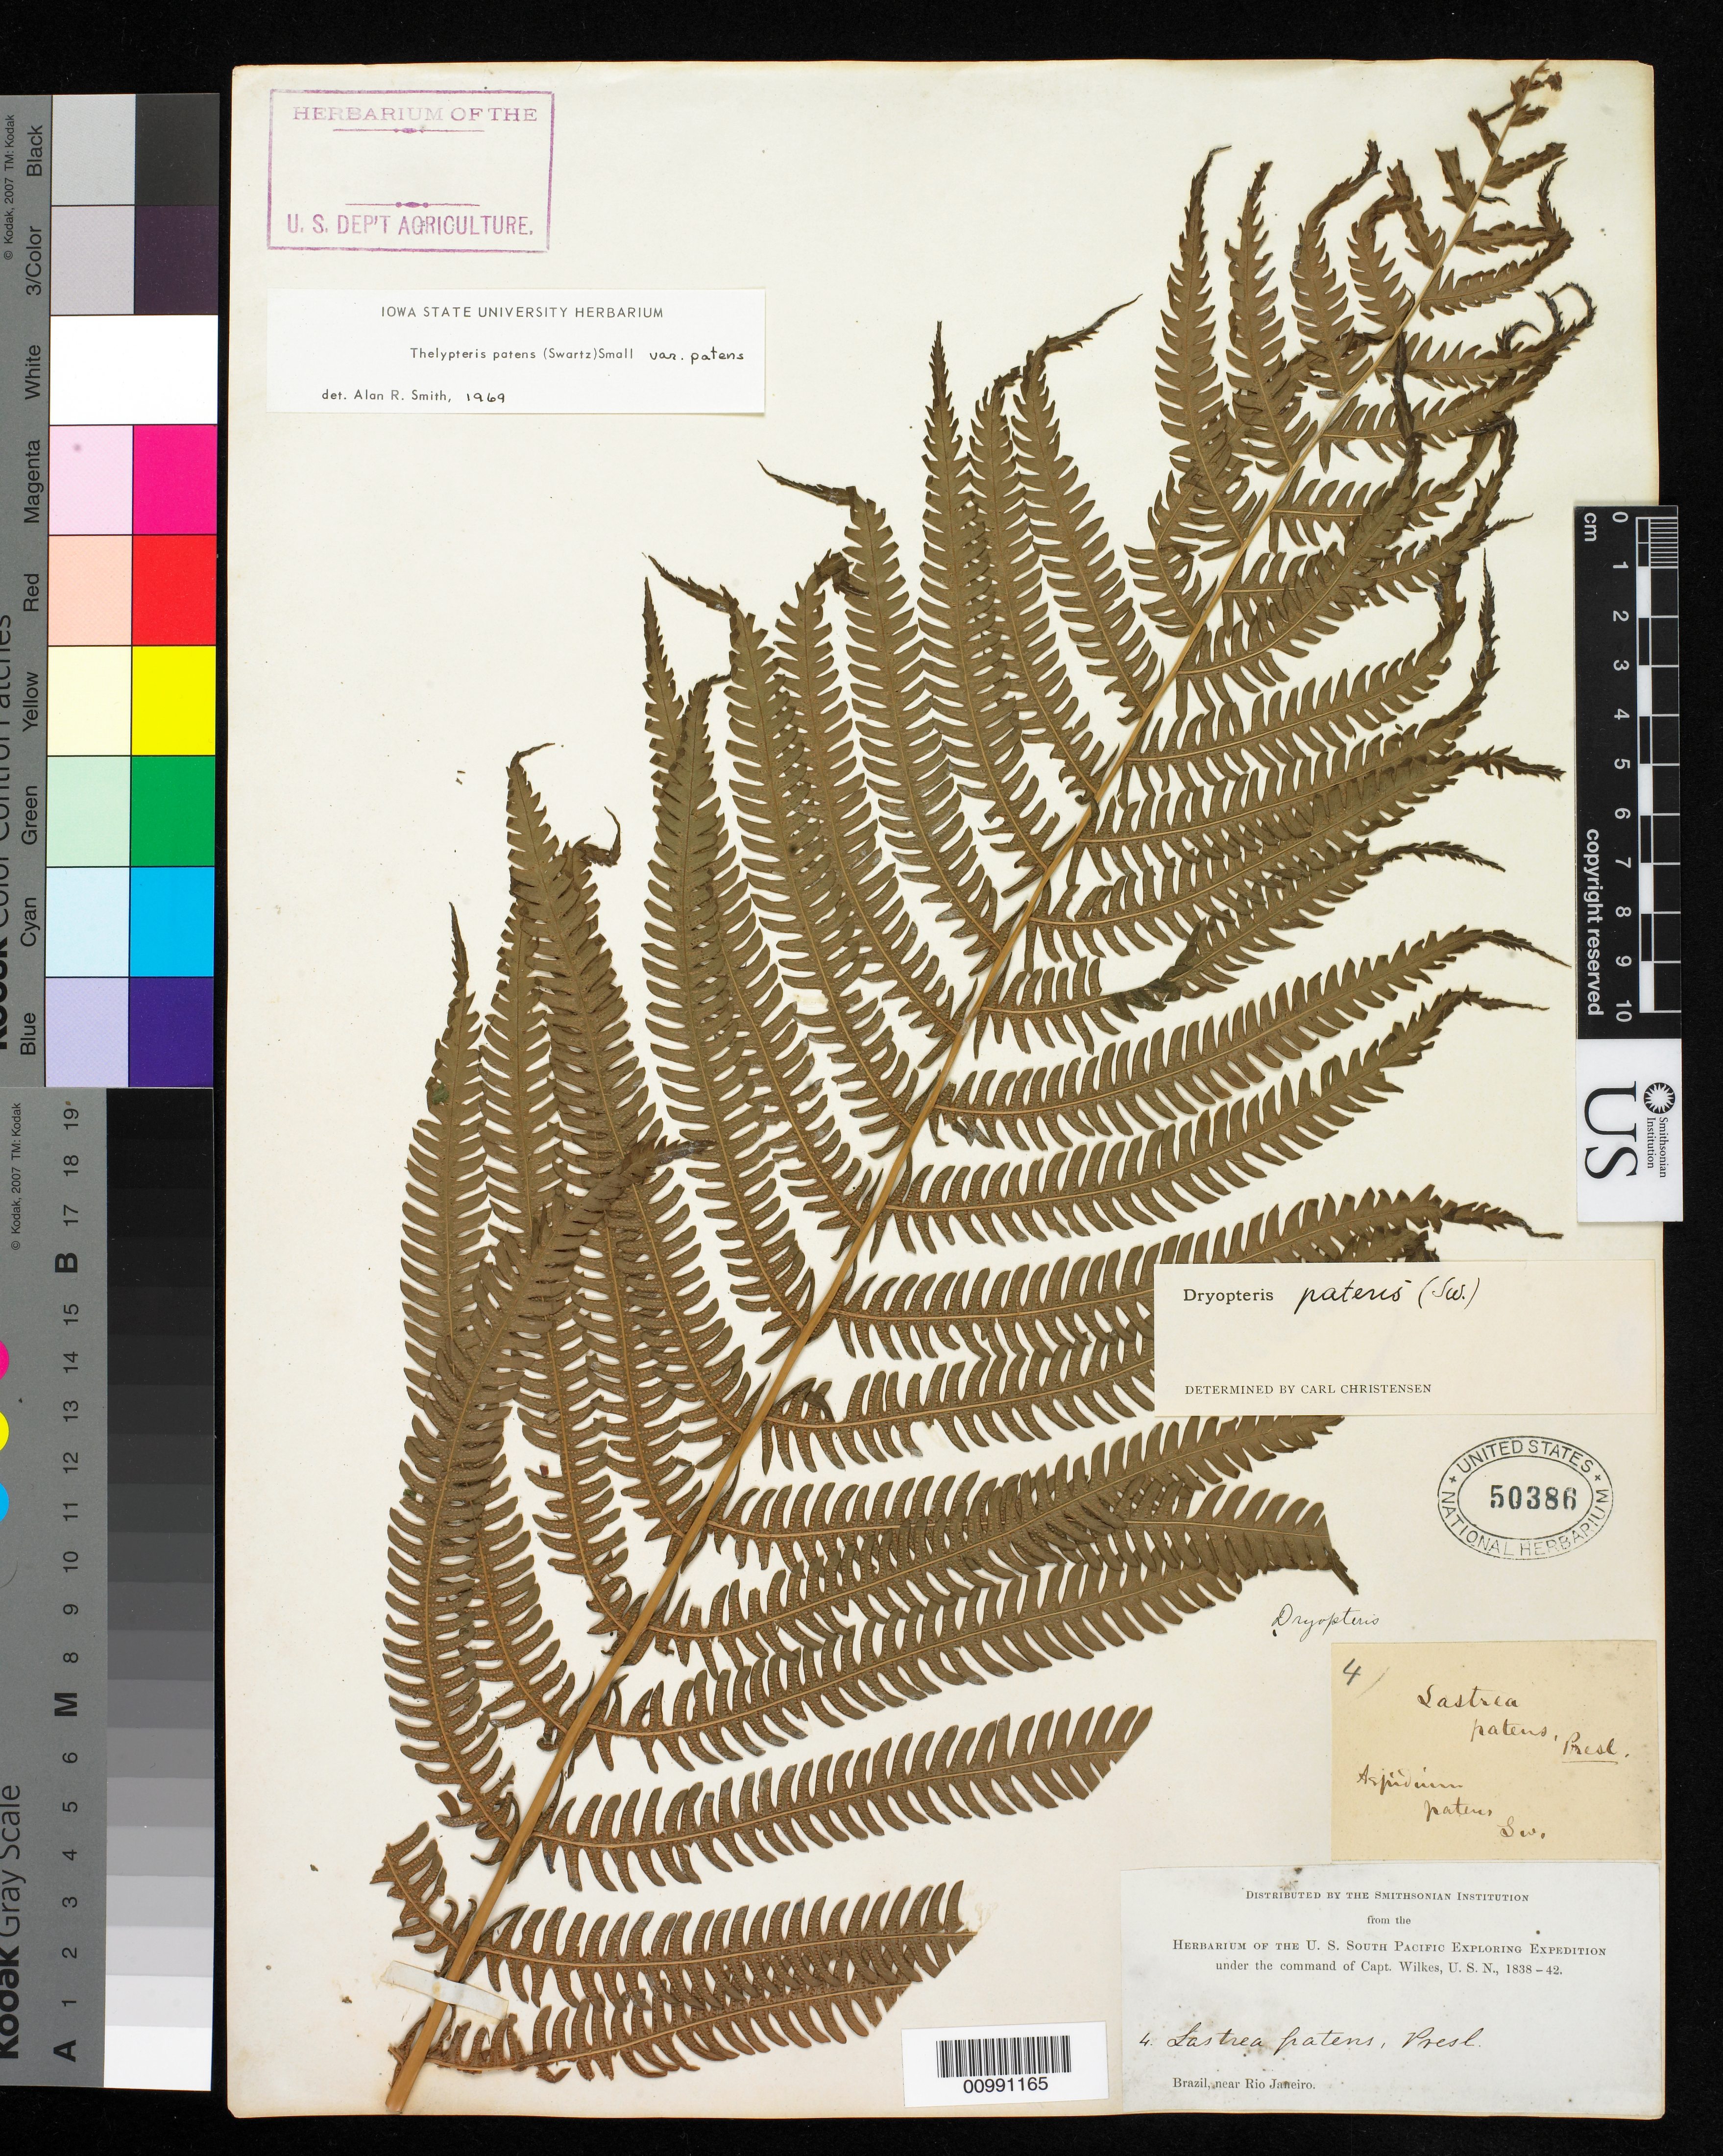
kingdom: Plantae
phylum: Tracheophyta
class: Polypodiopsida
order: Polypodiales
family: Thelypteridaceae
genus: Christella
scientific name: Christella patens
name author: (Sw.) Holttum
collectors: Wilkes Explor. Exped.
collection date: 1838/1842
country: Brazil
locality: Rio de Janeiro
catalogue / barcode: US 50386